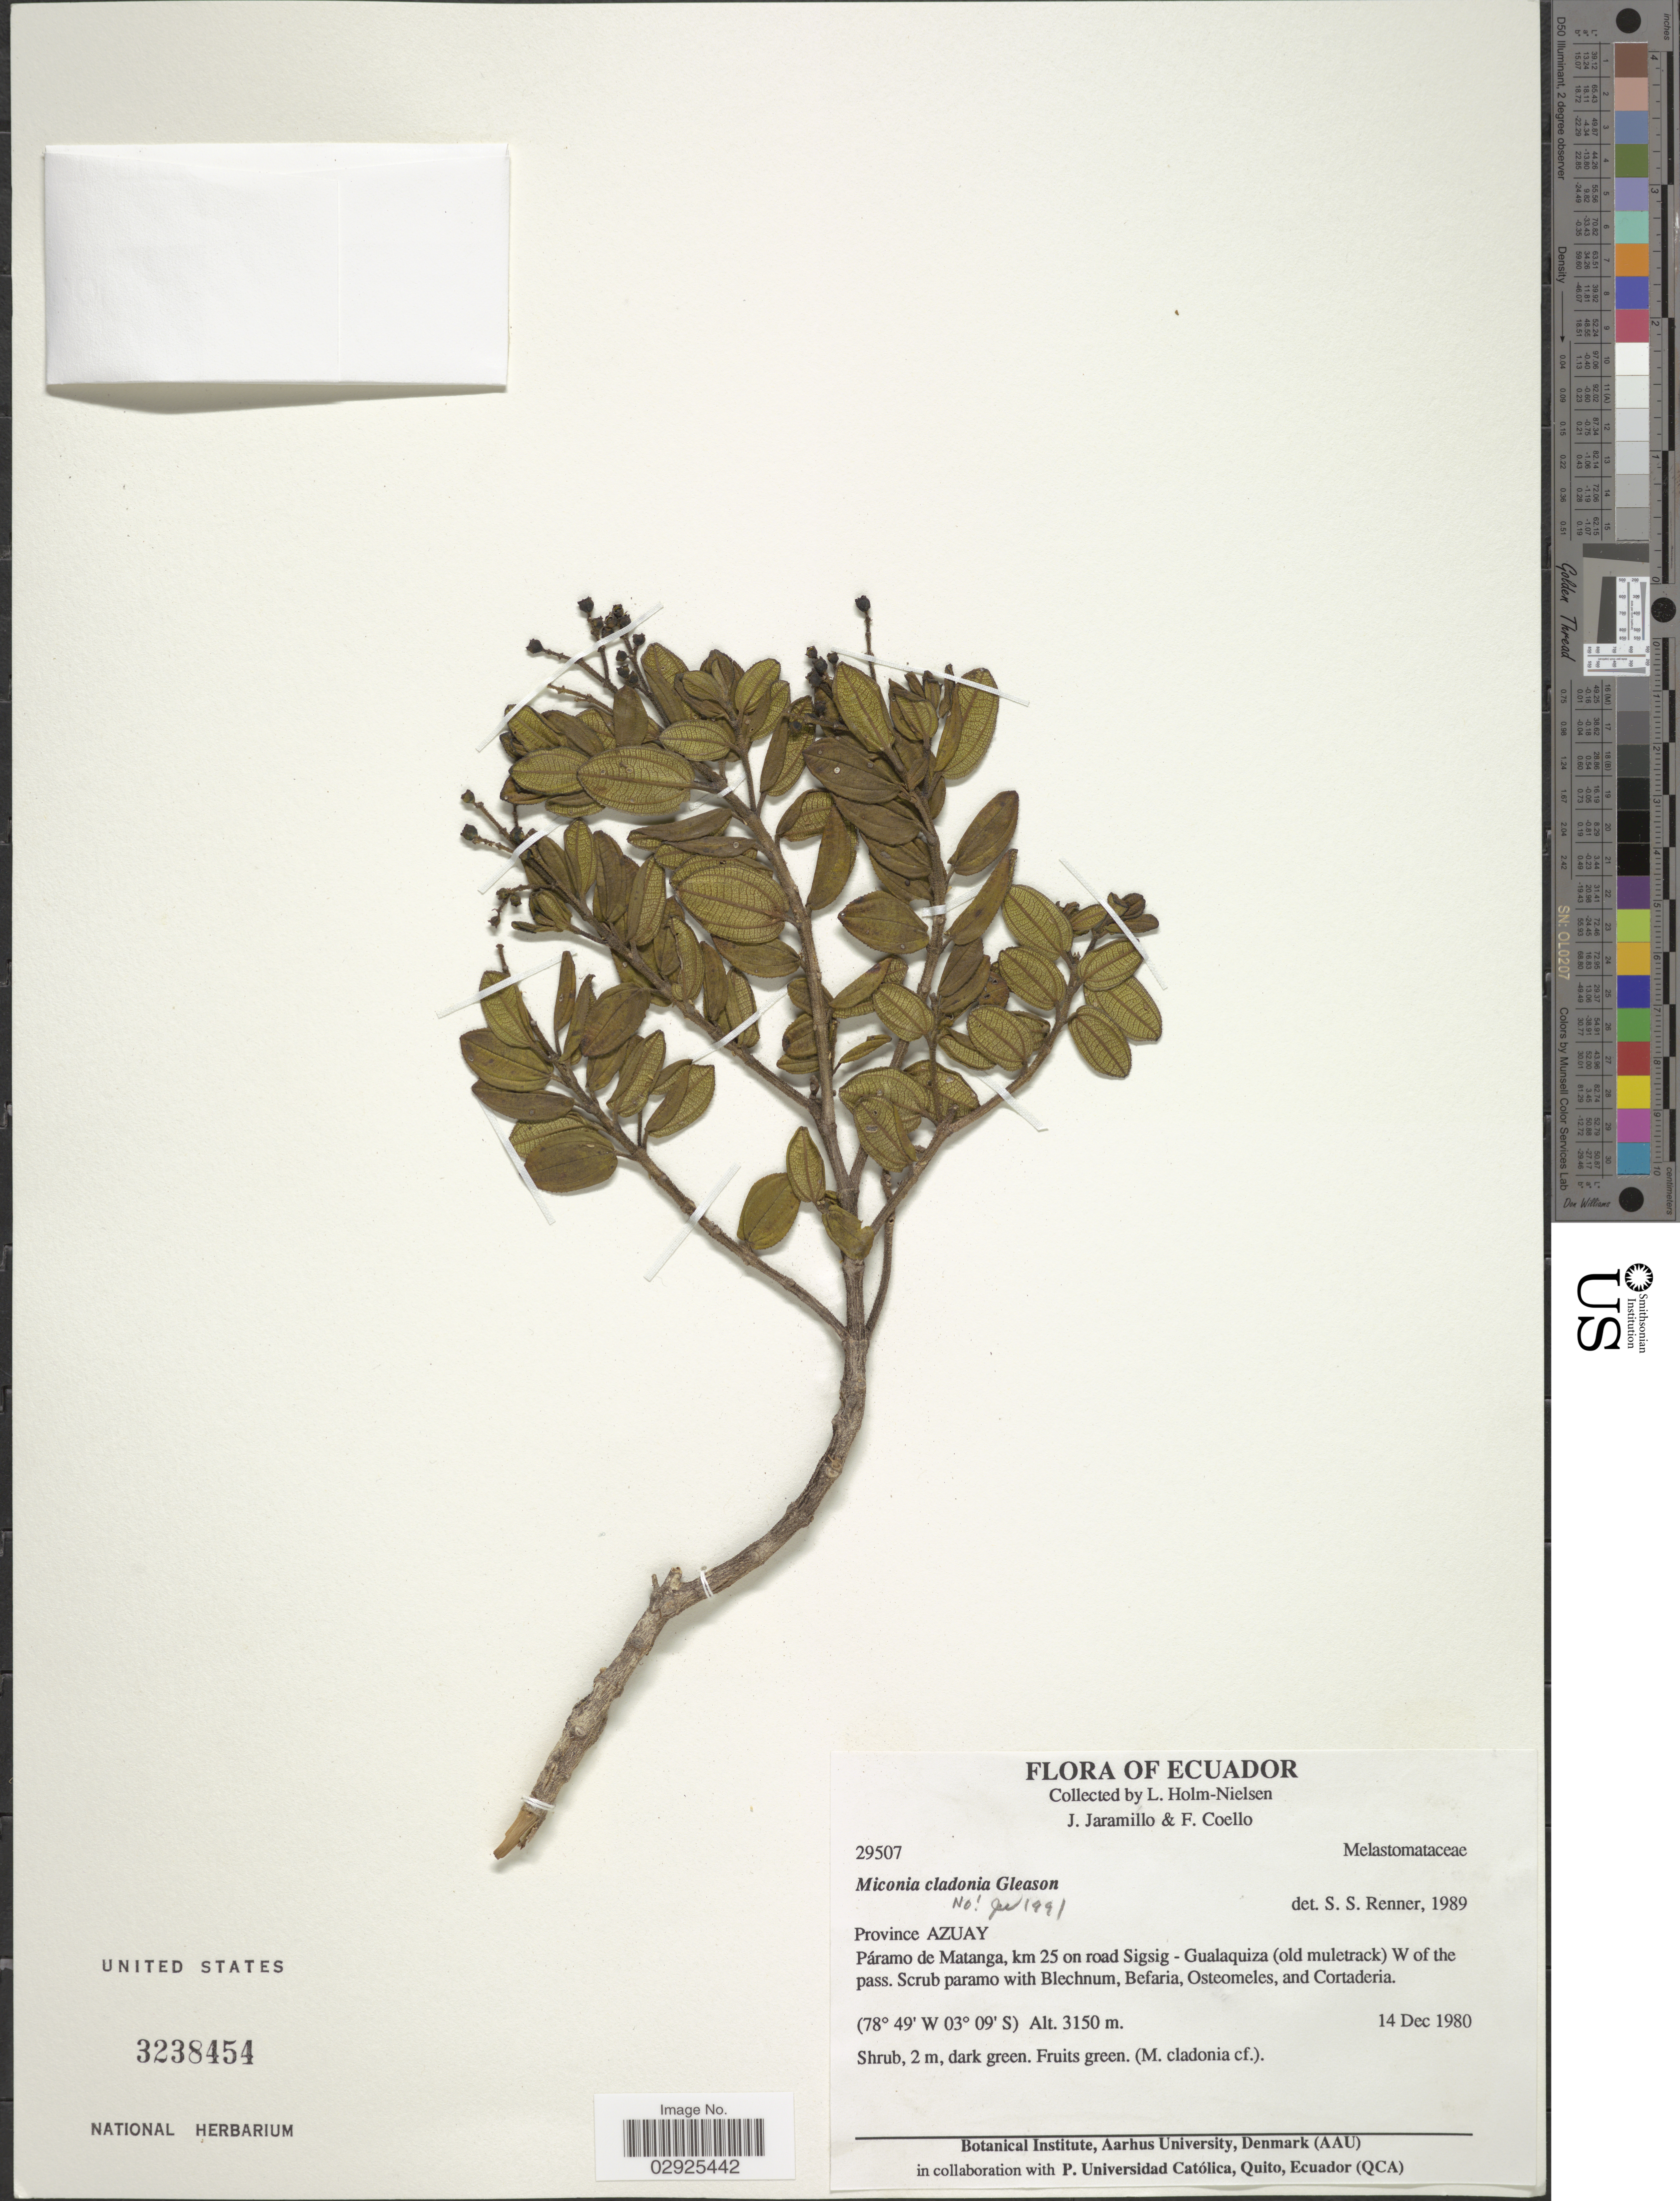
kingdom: Plantae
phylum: Tracheophyta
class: Magnoliopsida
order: Myrtales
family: Melastomataceae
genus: Miconia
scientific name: Miconia sp.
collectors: L. Holm-Nielsen, J. Jaramillo & F. Coello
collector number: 29507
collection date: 1980-12-14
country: Ecuador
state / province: Azuay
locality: Province Azuay, Páramo de Matanga, km 25 on road Sigsig - Gualaquiza (old muletrack) W of the pass.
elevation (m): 3150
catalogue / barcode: US 3238454